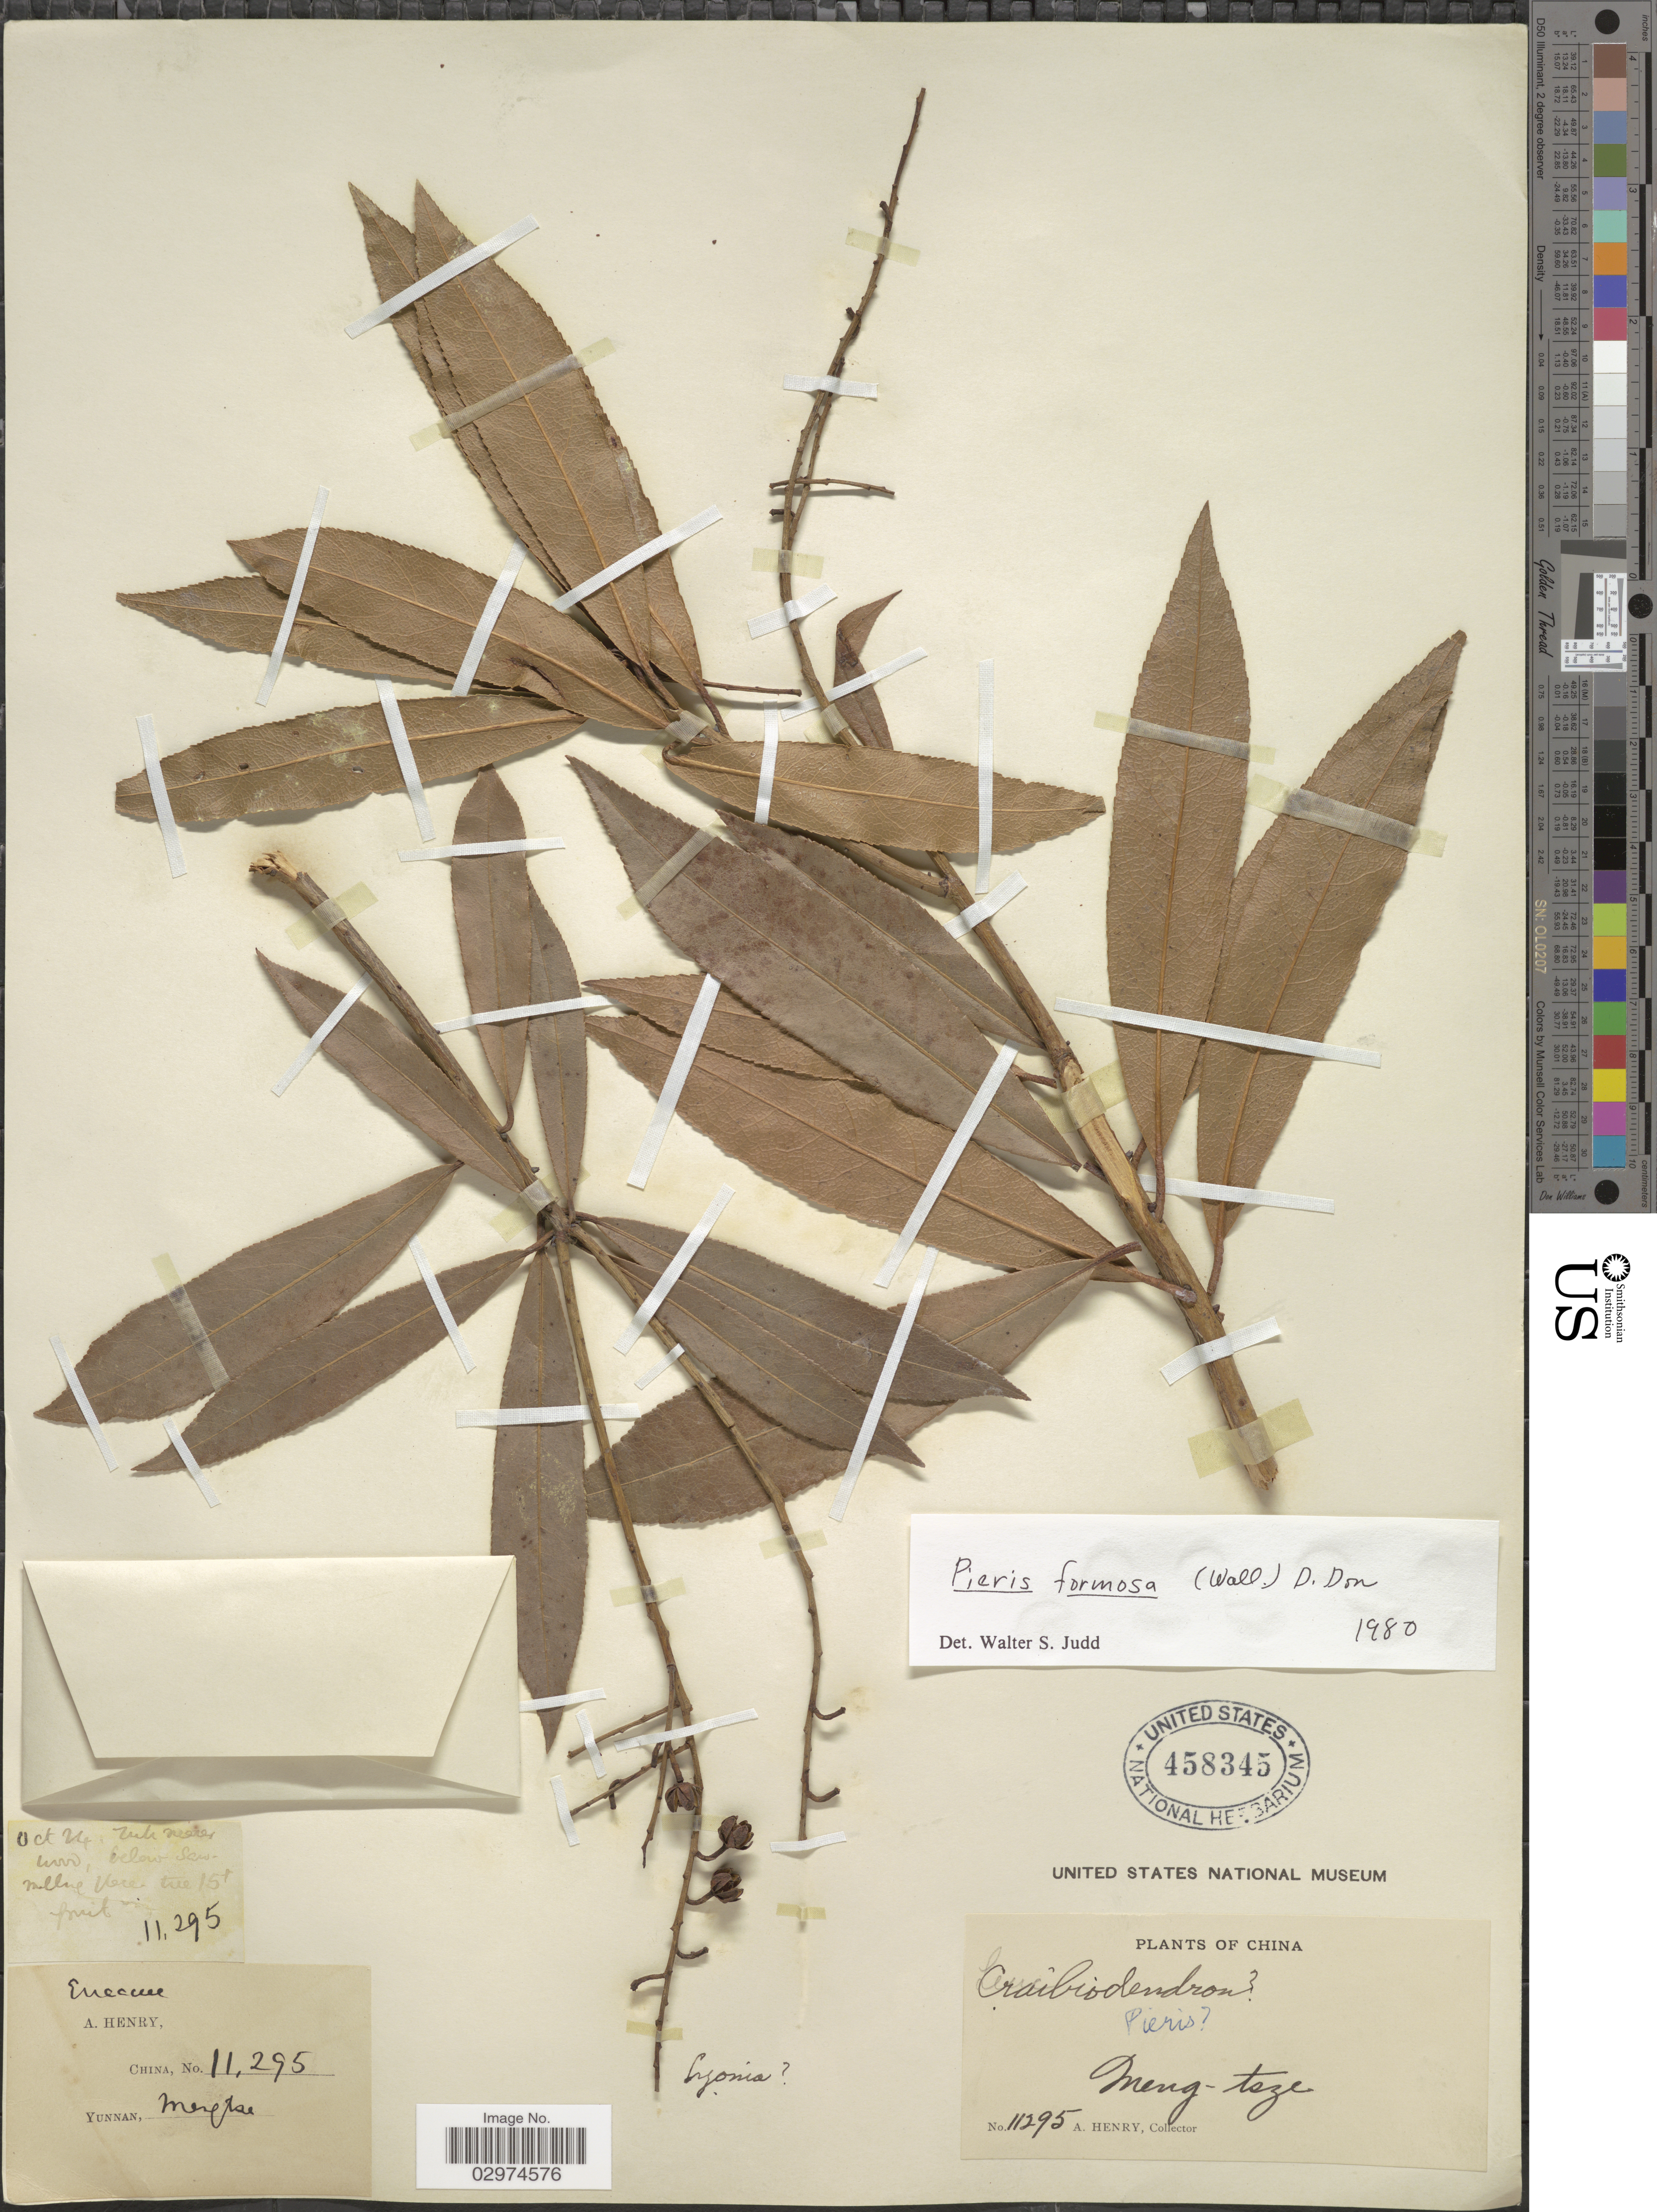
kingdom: Plantae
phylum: Tracheophyta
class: Magnoliopsida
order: Ericales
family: Ericaceae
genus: Pieris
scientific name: Pieris formosa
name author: (Wall.) D. Don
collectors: A. Henry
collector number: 11295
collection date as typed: Transcribed d/m/y: /10/24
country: China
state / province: Yunnan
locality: Mengtsze.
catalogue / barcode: US 458345